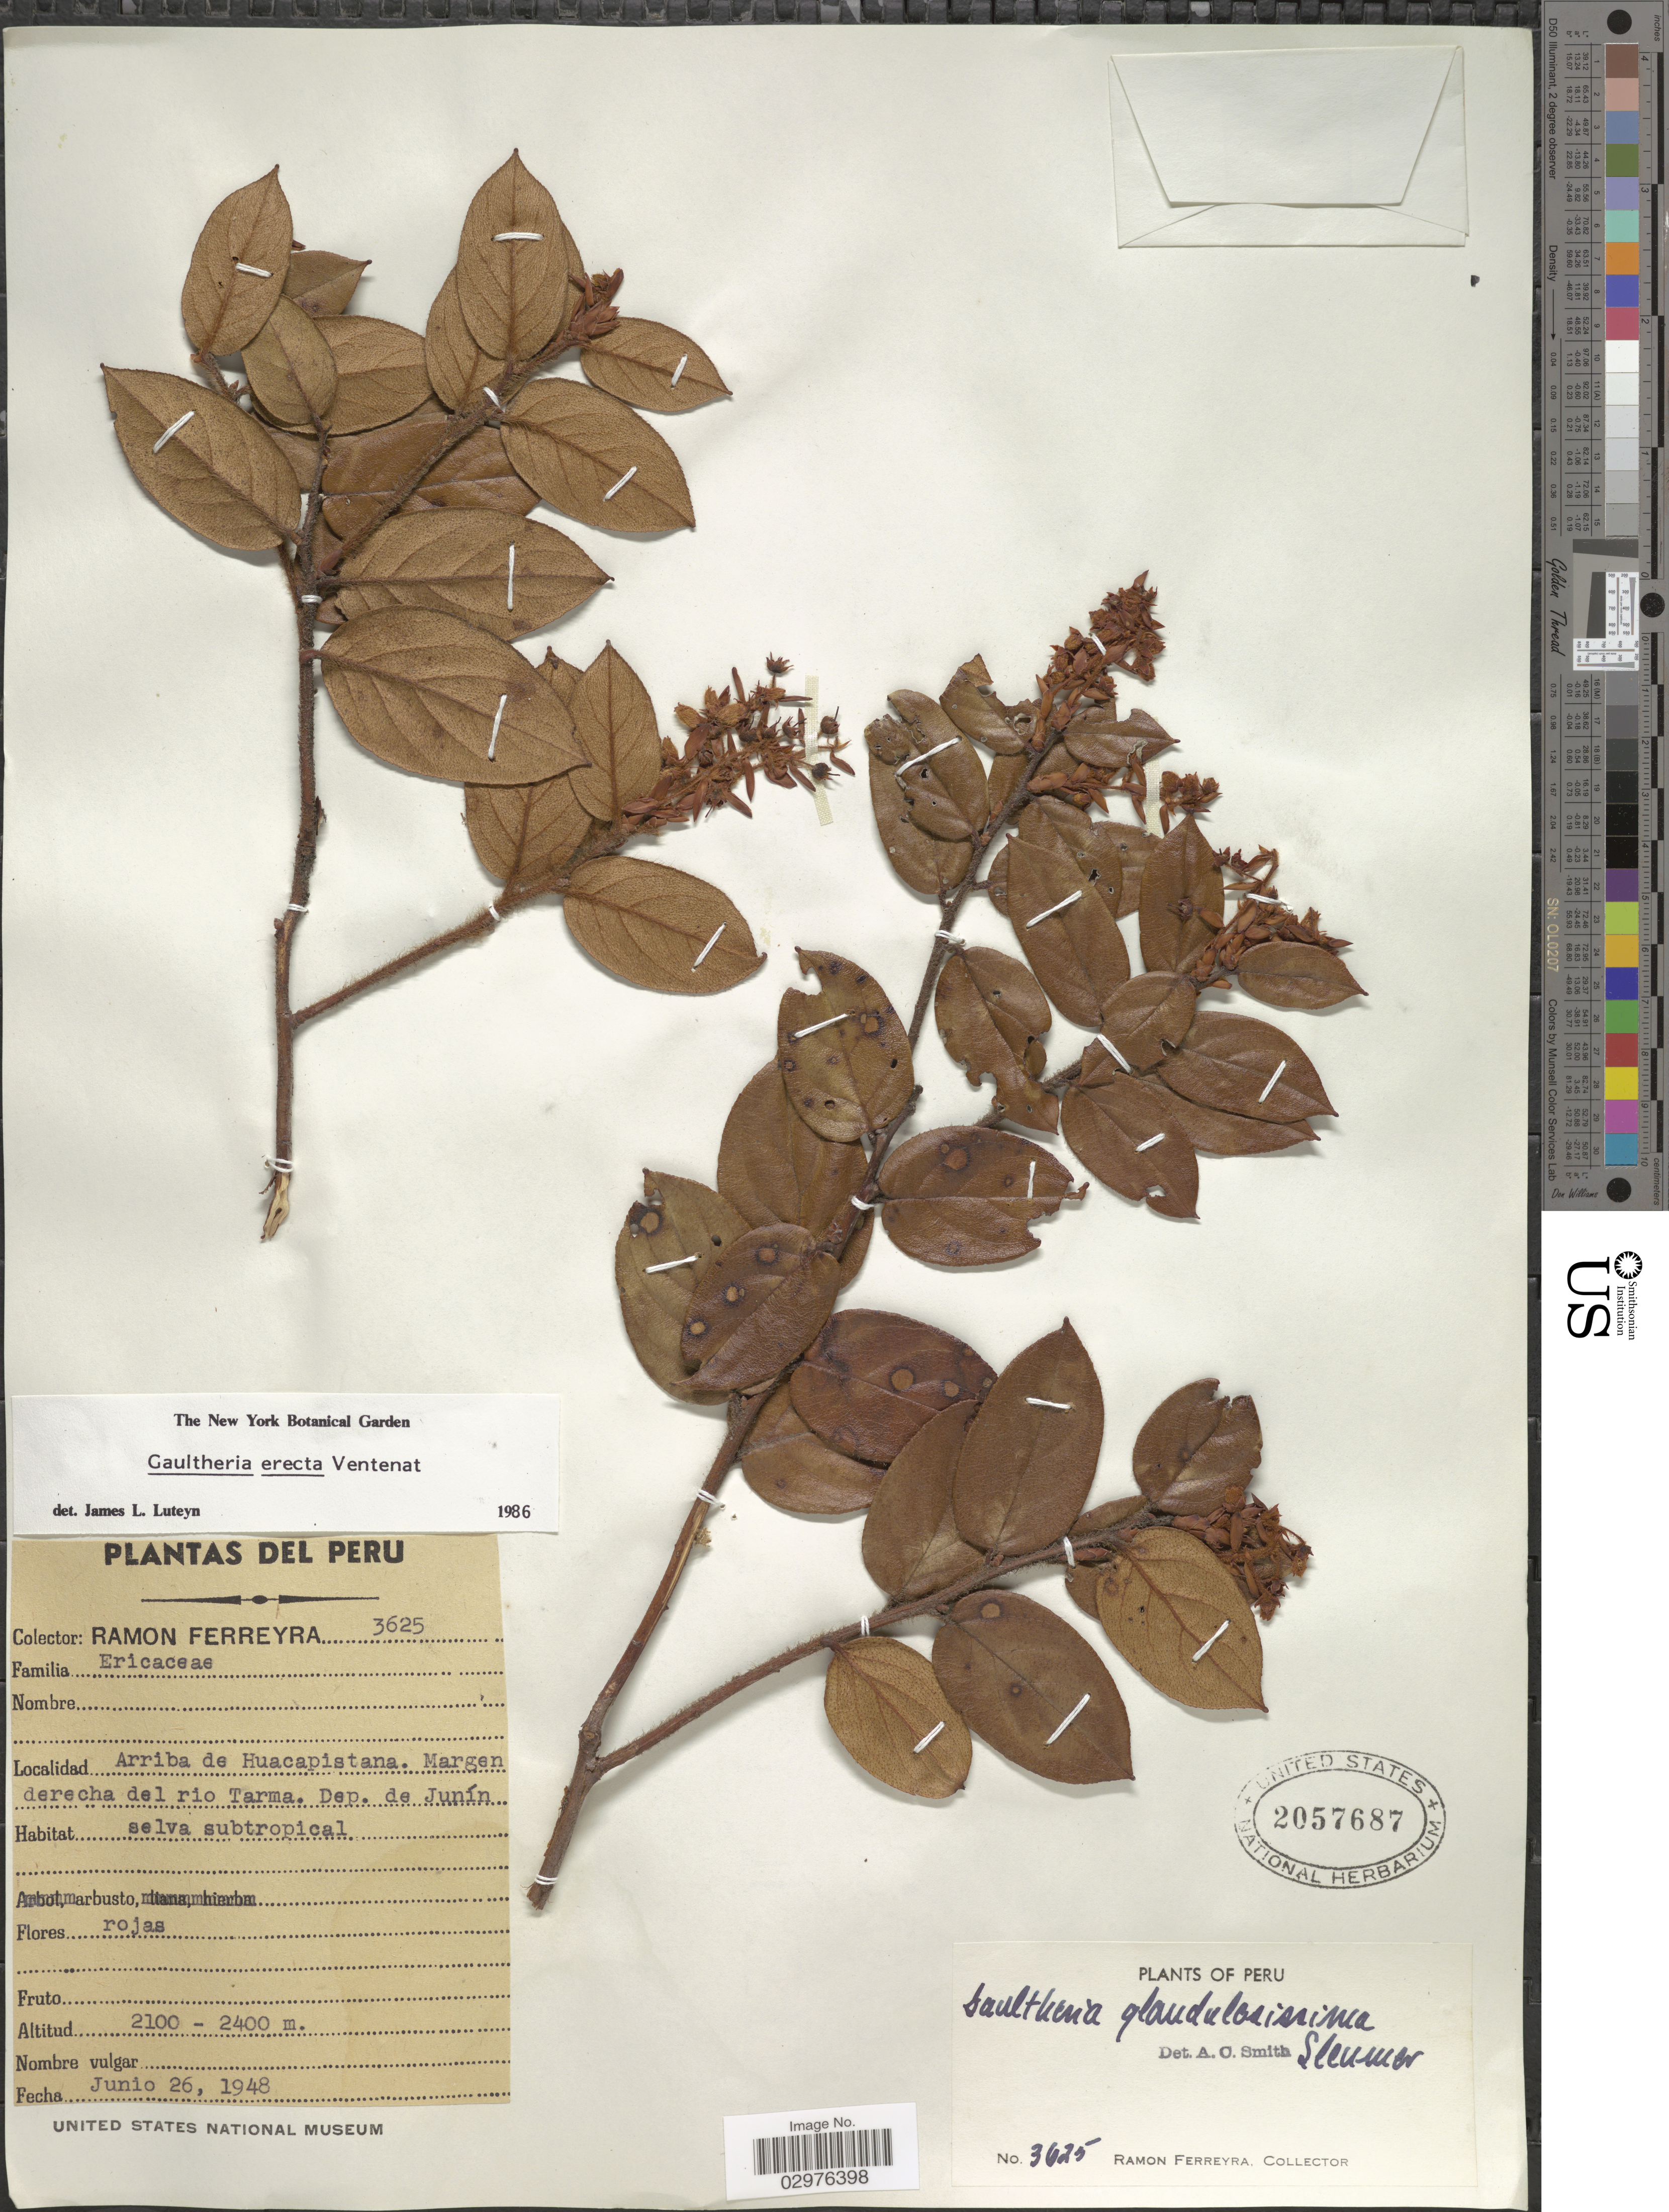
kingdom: Plantae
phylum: Tracheophyta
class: Magnoliopsida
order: Ericales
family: Ericaceae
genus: Gaultheria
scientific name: Gaultheria erecta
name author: Vent.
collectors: R. A. Ferreyra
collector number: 3625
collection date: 1948-06-26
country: Peru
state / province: Junín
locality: Arriba de Huacapistana. Margen derecha del rio Tarma. Dep. de Junín.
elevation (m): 2100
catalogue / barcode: US 2057687